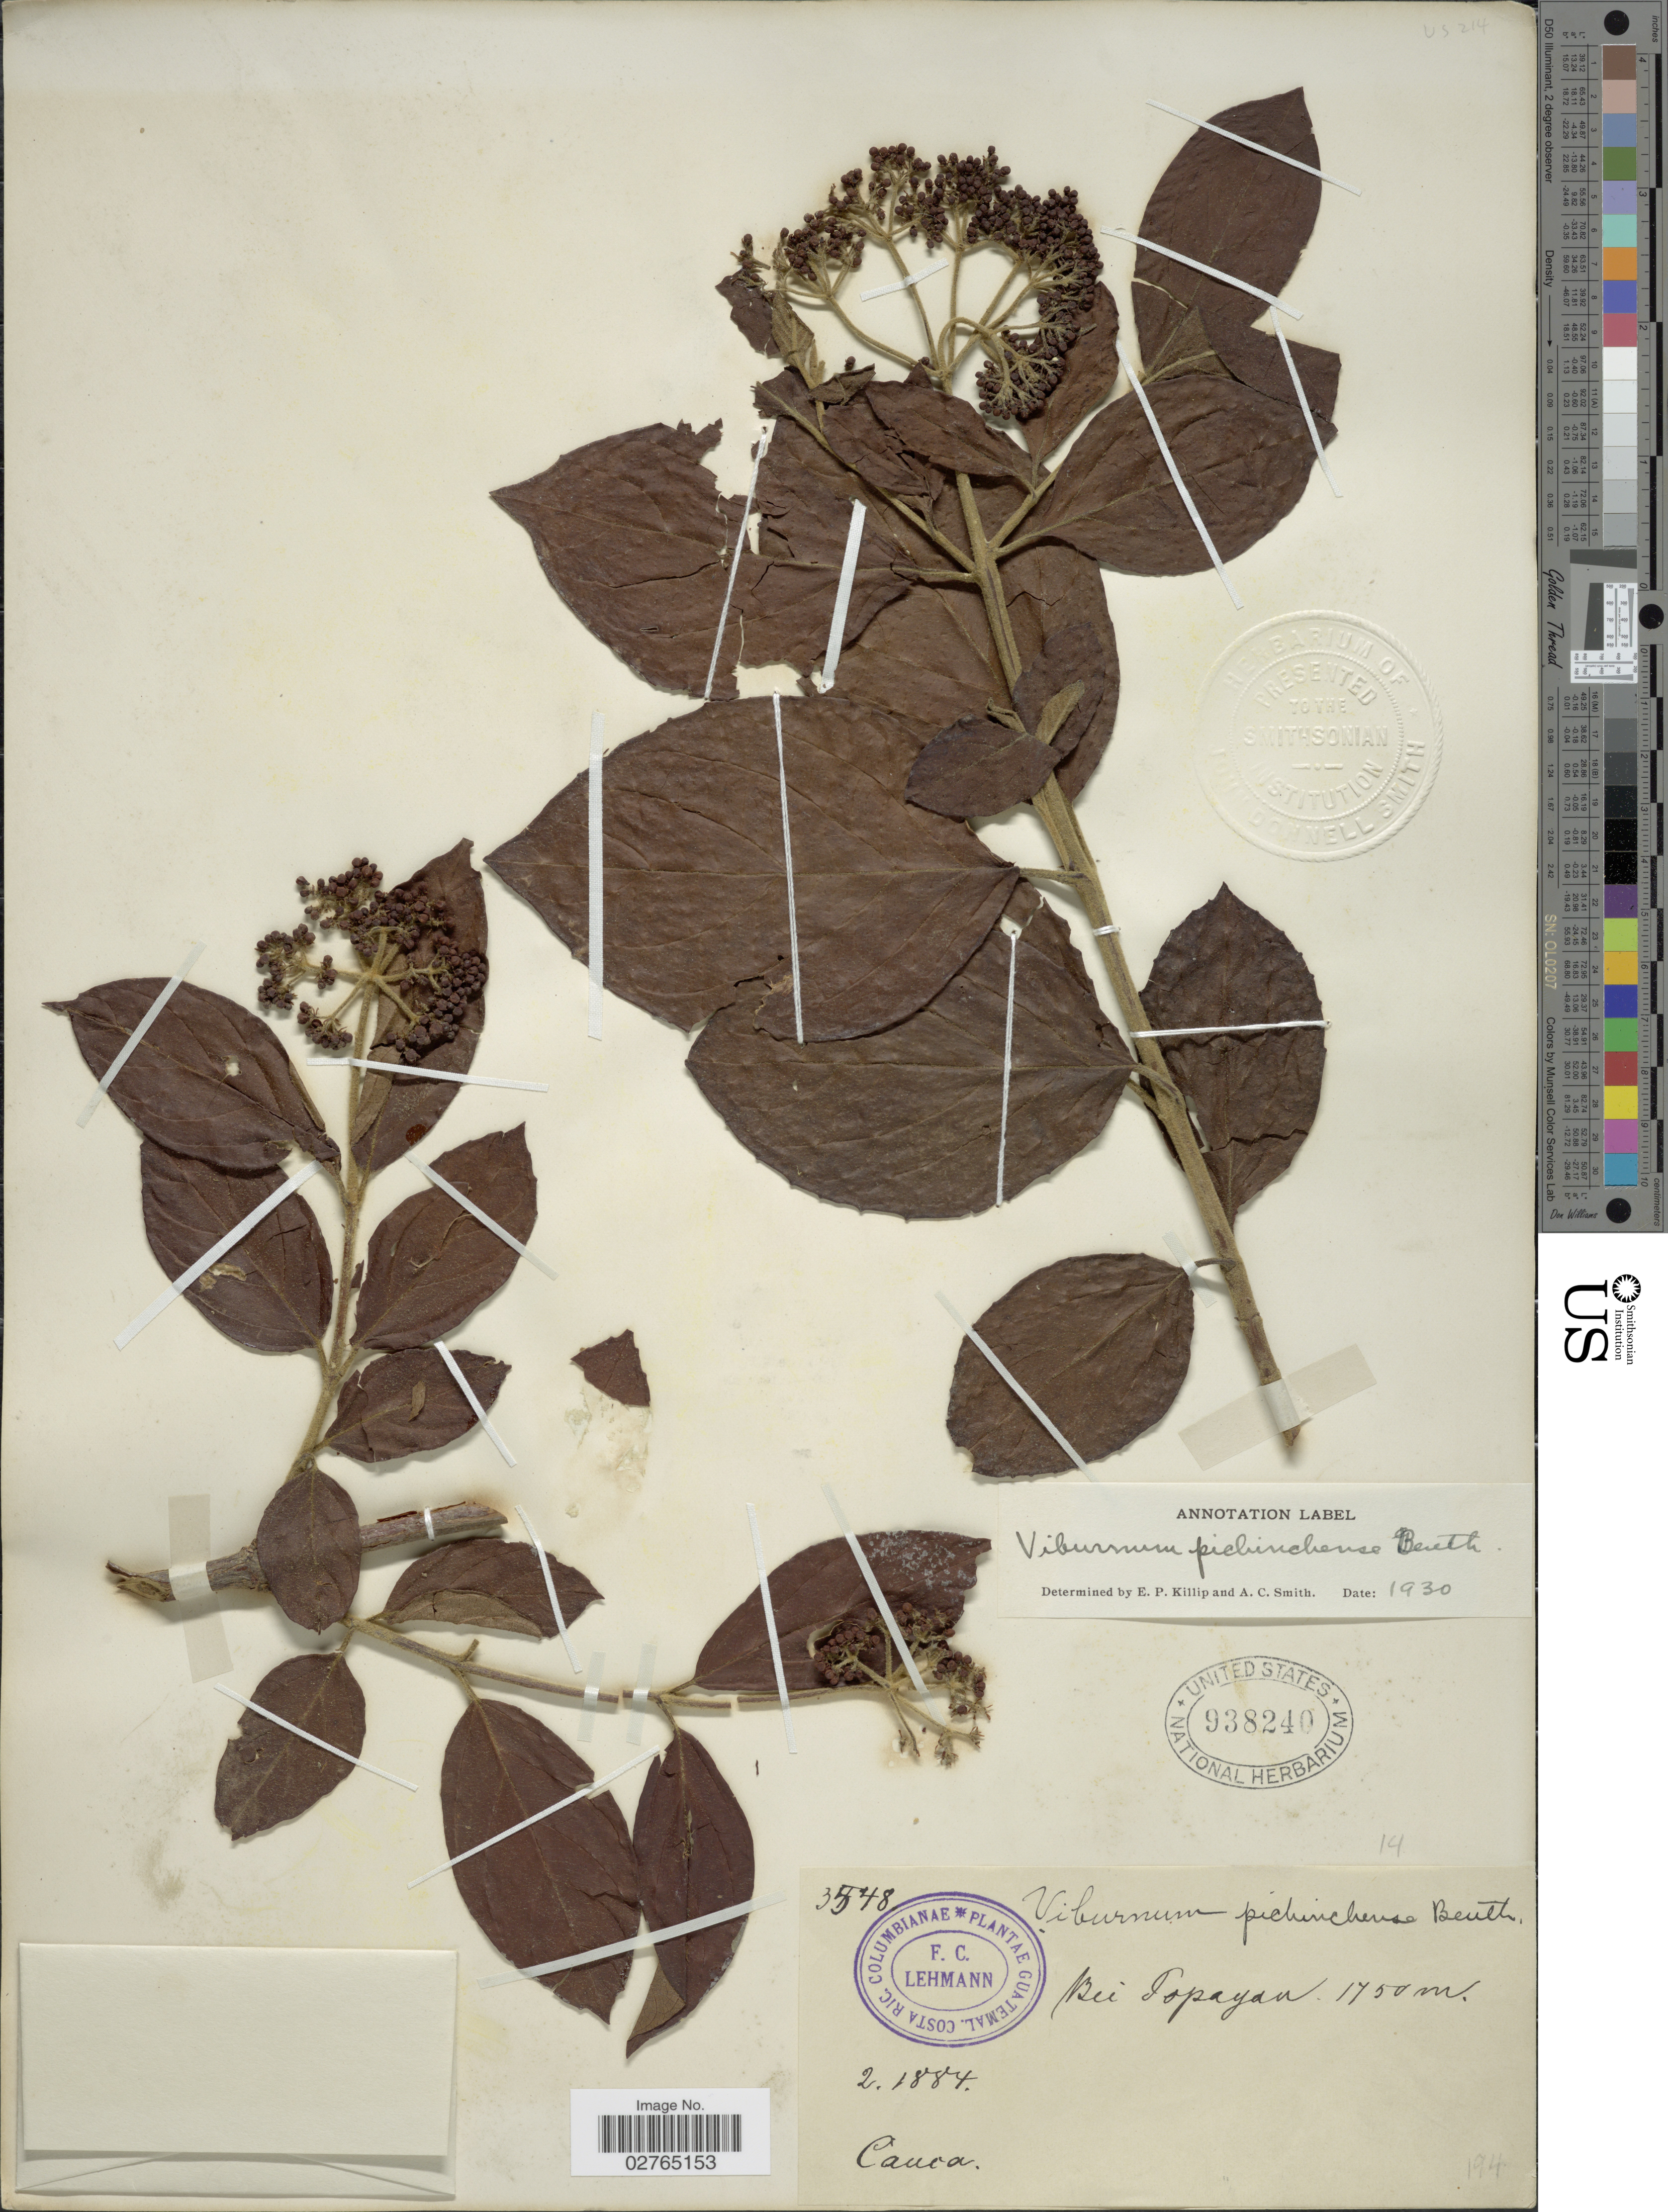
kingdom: Plantae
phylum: Tracheophyta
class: Magnoliopsida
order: Dipsacales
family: Viburnaceae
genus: Viburnum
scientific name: Viburnum pichinchense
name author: Benth.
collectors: F. C. Lehmann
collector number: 3548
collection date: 1884-02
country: Colombia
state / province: Cauca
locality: Bei Popayan.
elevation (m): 1750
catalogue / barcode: US 938240